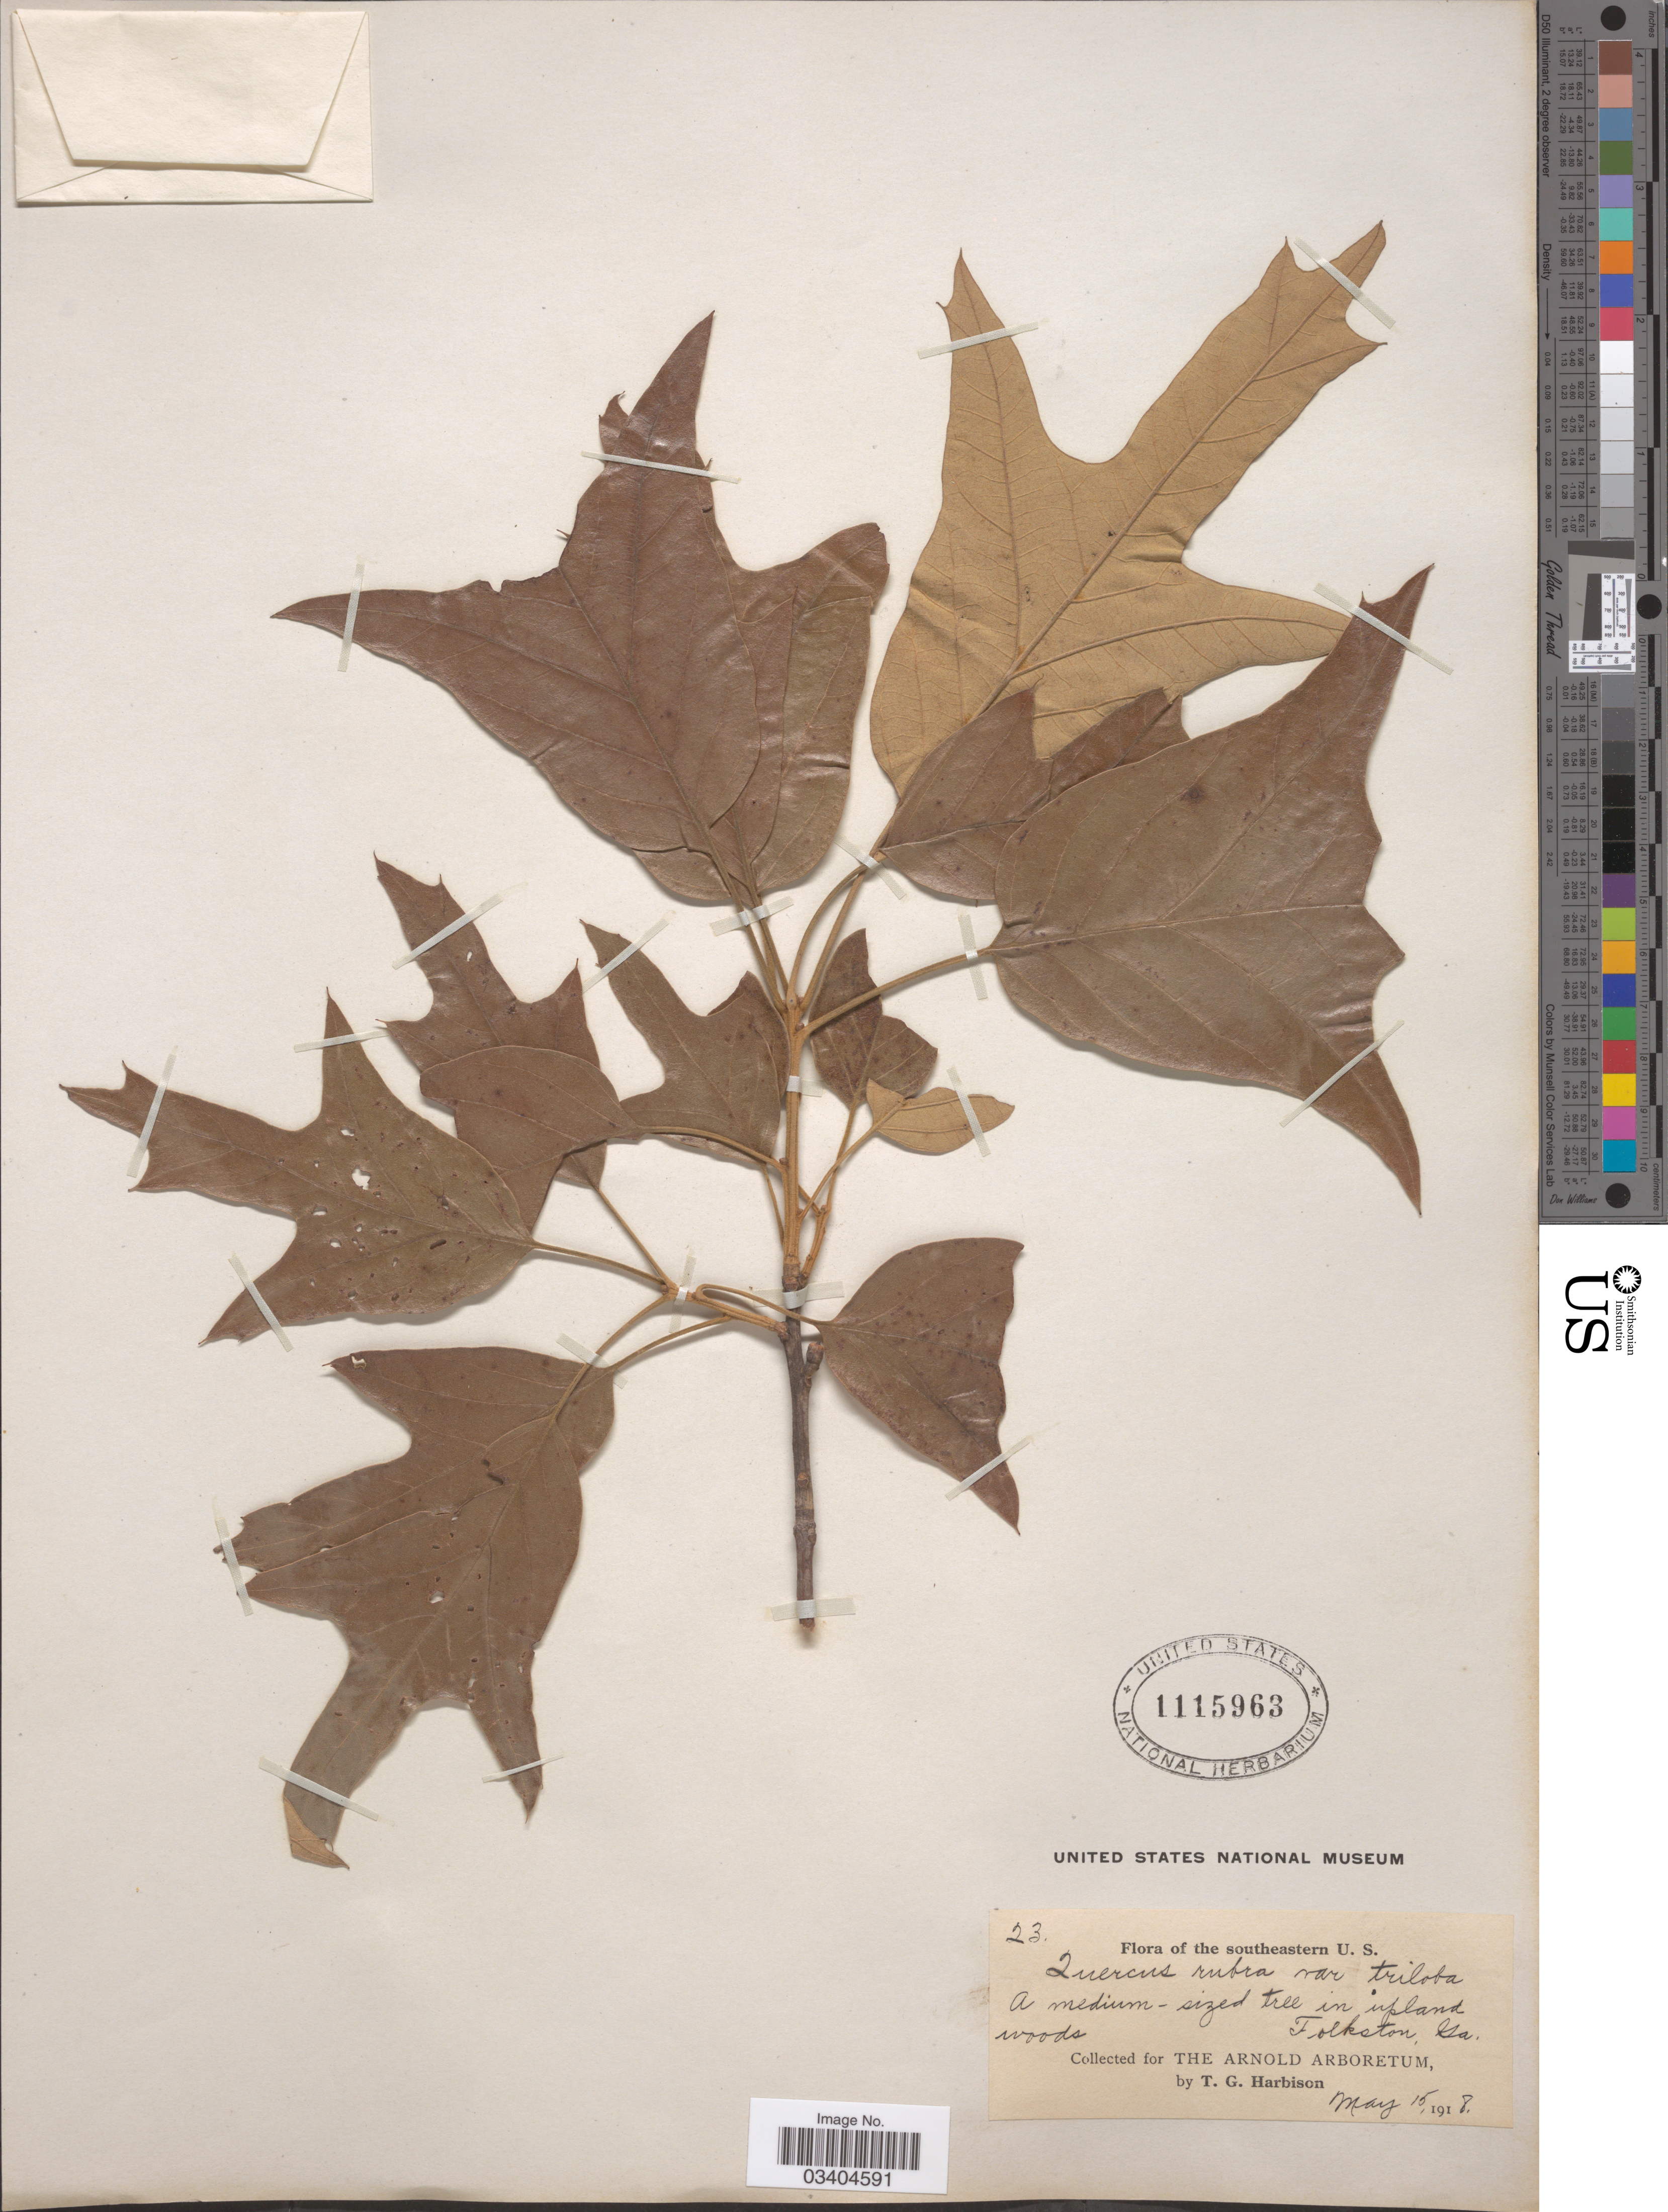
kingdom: Plantae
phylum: Tracheophyta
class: Magnoliopsida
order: Fagales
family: Fagaceae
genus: Quercus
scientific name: Quercus falcata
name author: Michx.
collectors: T. Harbison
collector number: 23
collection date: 1918-05-15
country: United States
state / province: Georgia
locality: The Southeastern U.S. Folkston.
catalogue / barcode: US 1115963